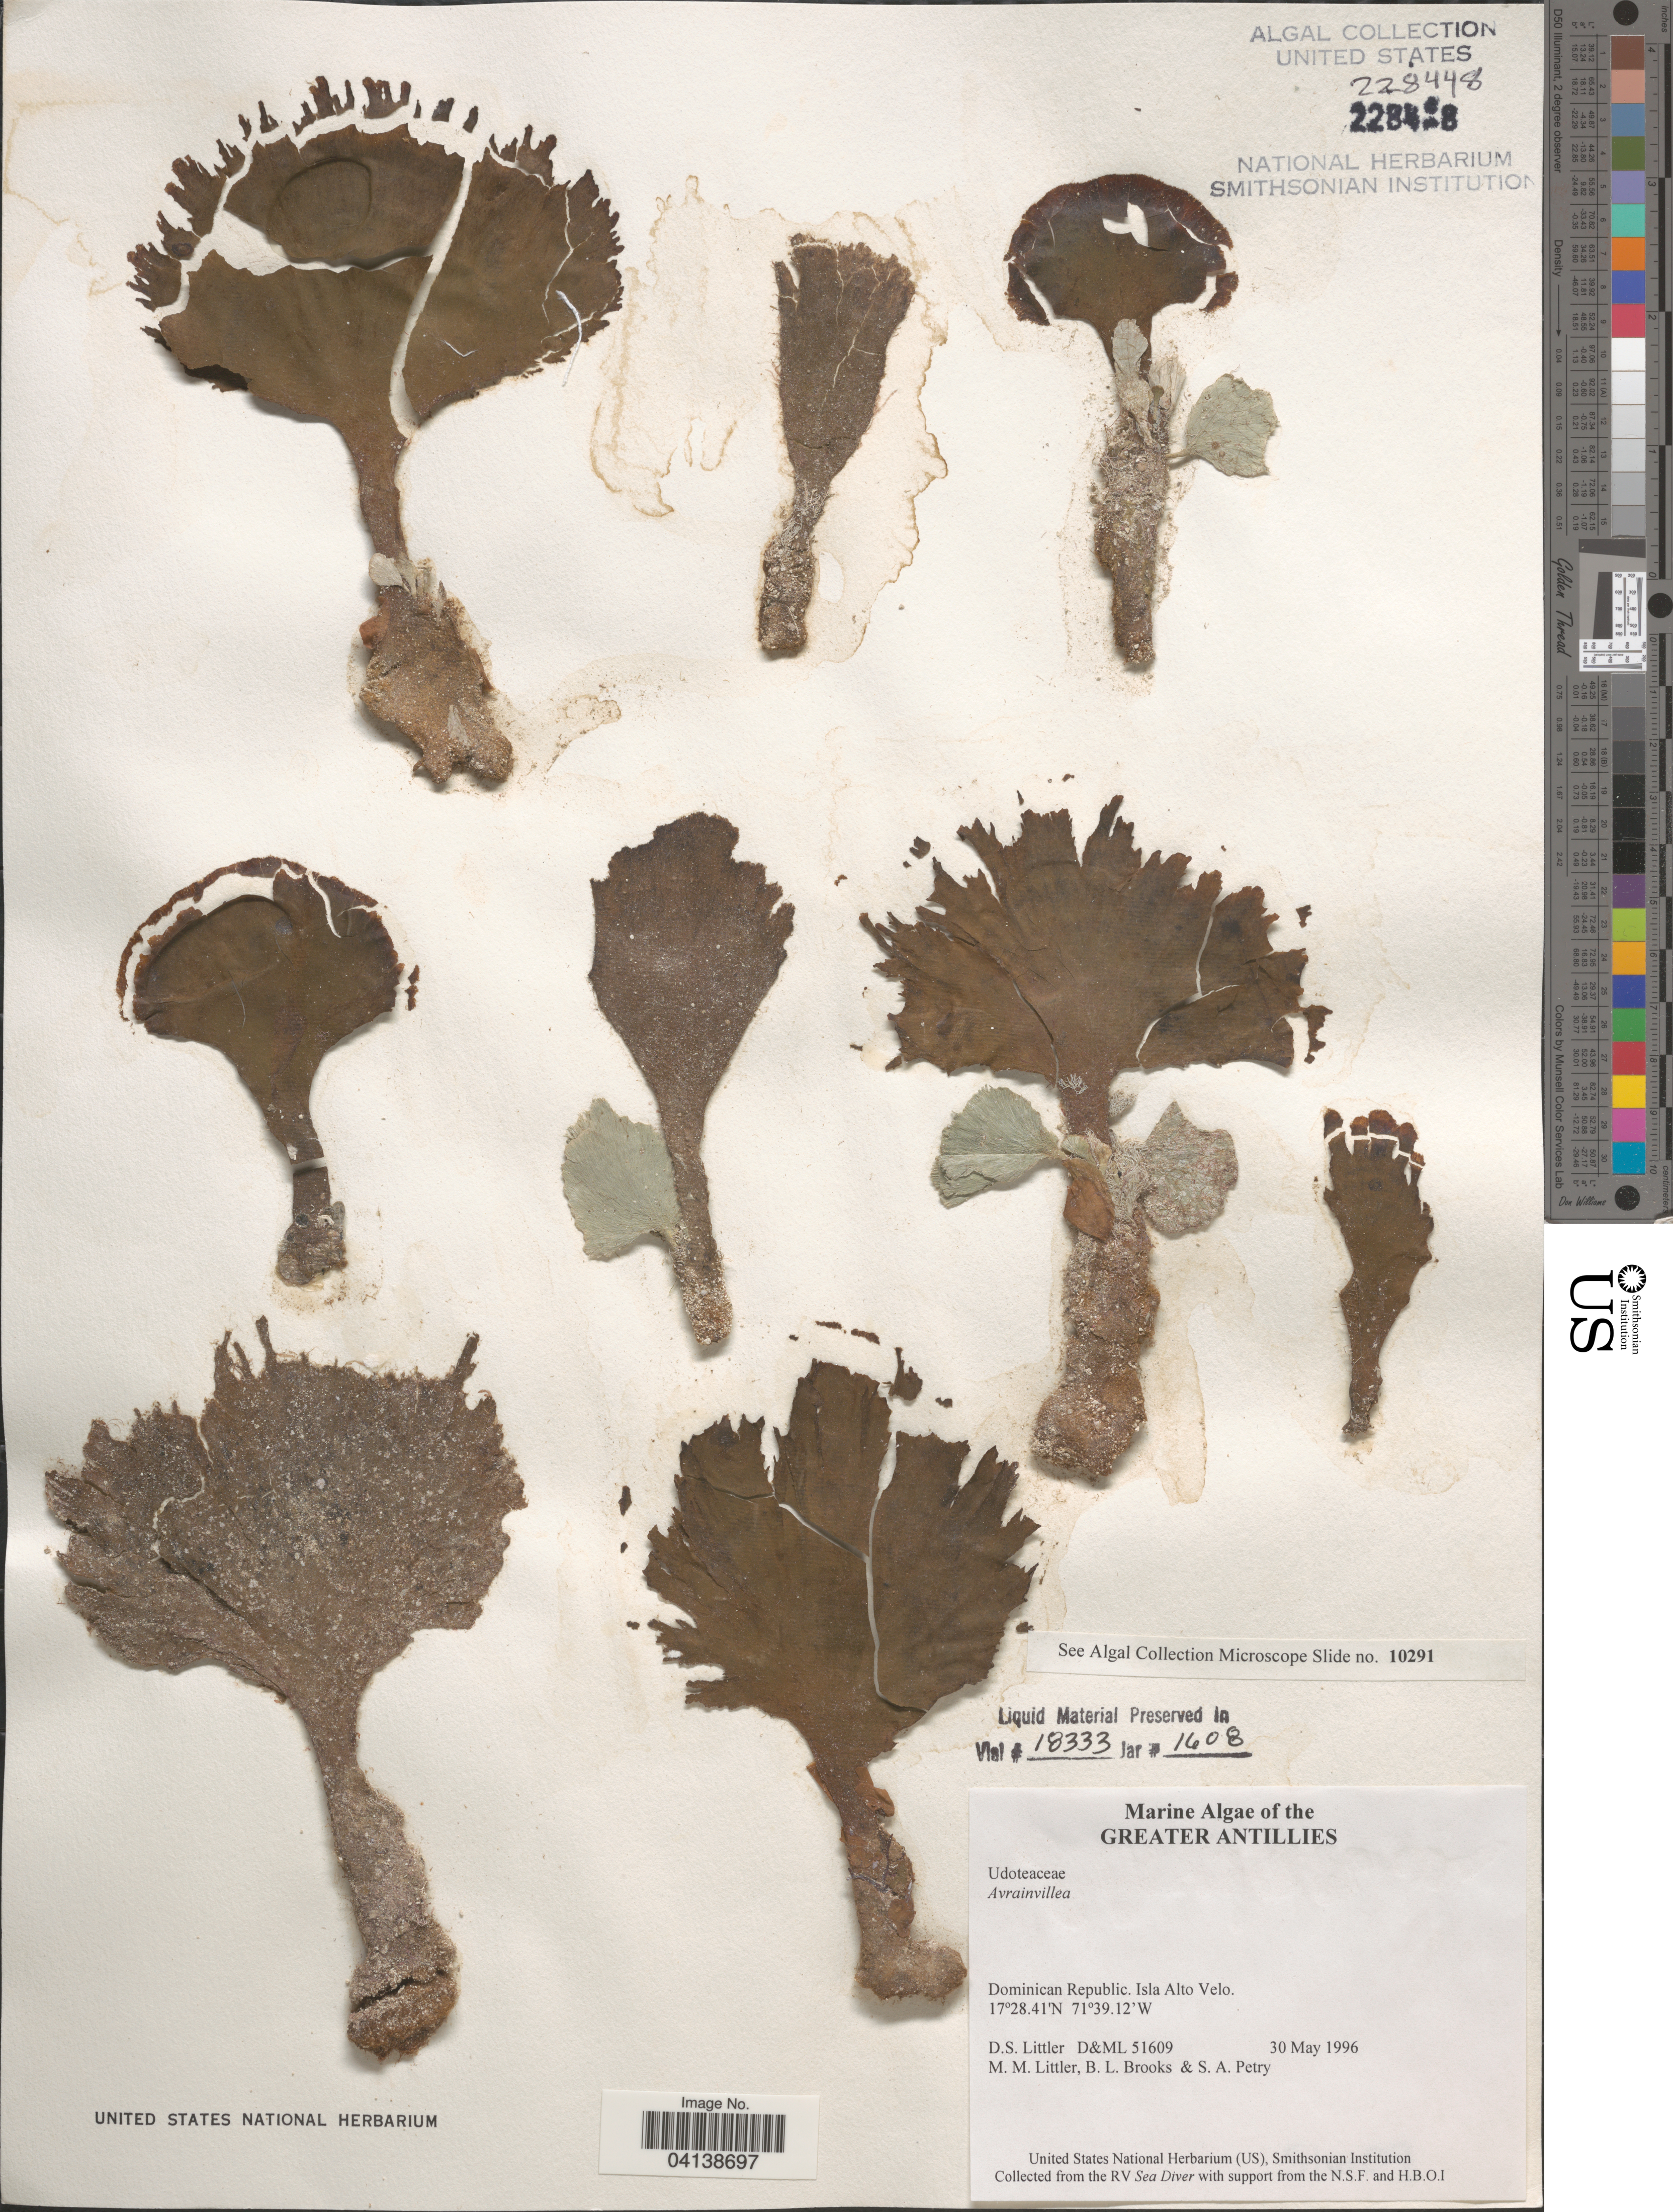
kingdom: Plantae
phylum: Chlorophyta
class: Ulvophyceae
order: Bryopsidales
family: Dichotomosiphonaceae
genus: Avrainvillea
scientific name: Avrainvillea sp.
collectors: D. S. Littler, B. Brooks & S. Petry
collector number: D&ML51609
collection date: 1996-05-30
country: Dominican Republic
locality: Greater Antillies. Isla Alto Velo.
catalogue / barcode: US 228448